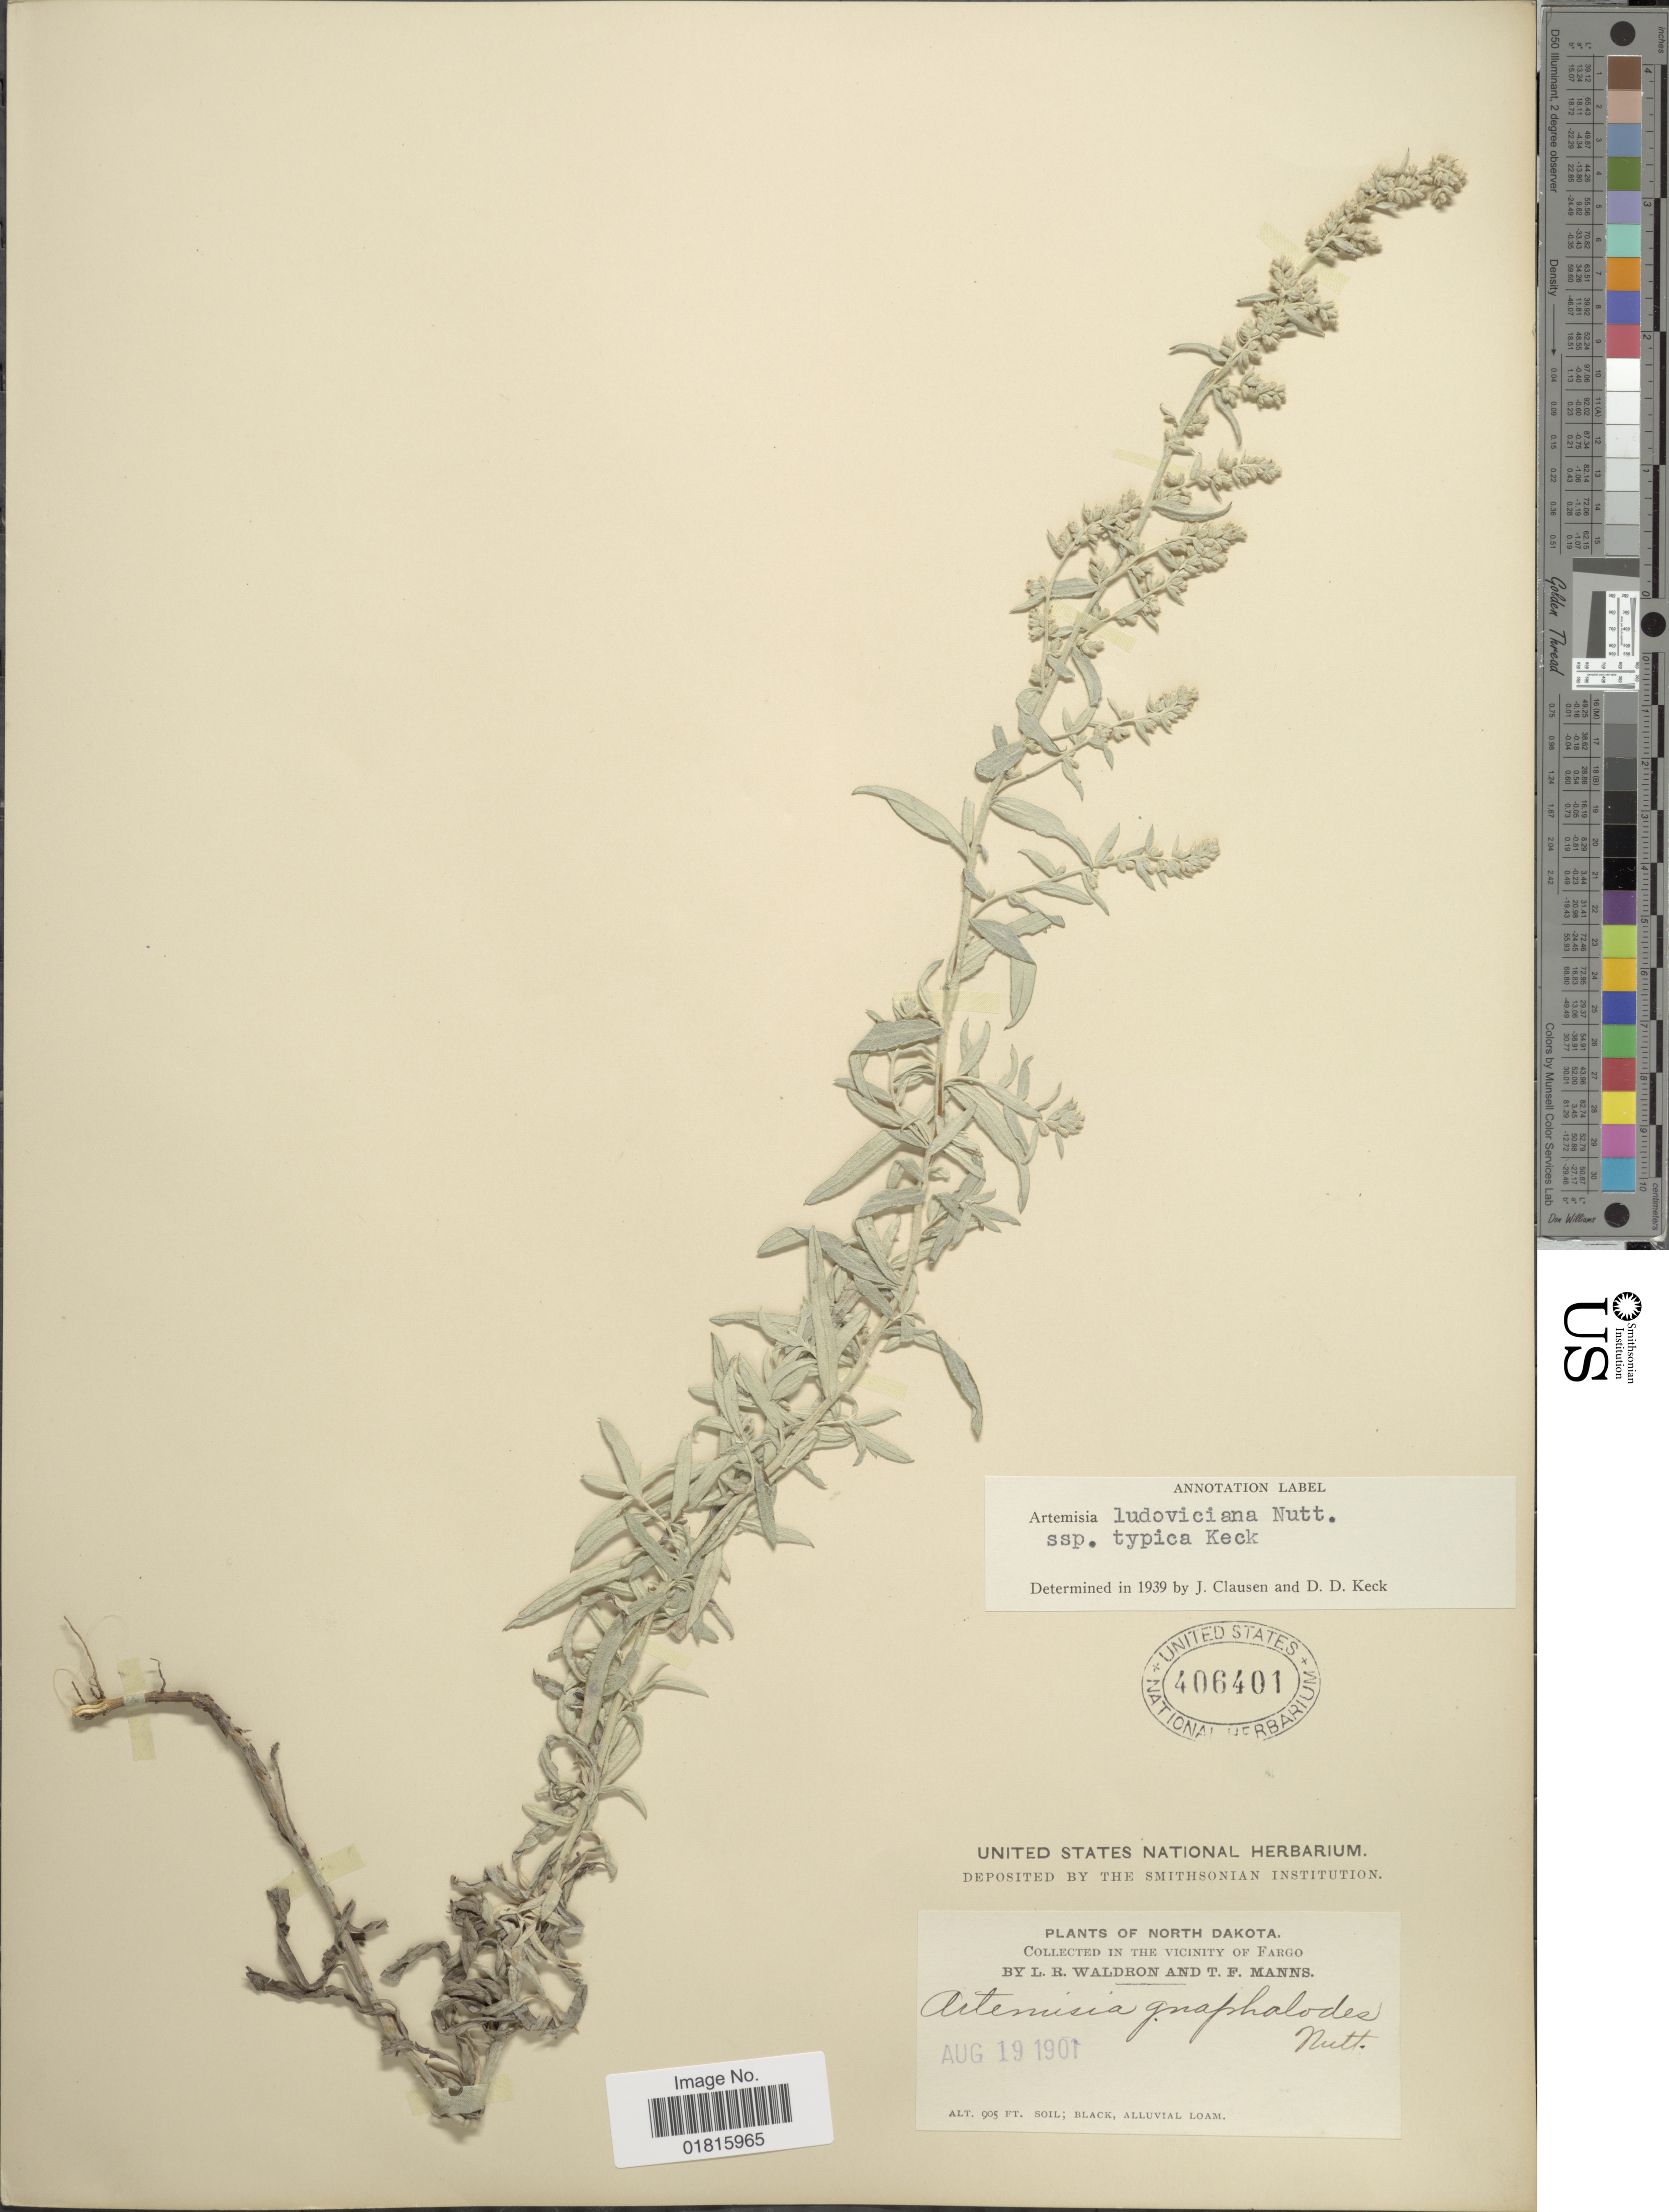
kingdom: Plantae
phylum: Tracheophyta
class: Magnoliopsida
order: Asterales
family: Asteraceae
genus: Artemisia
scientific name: Artemisia ludoviciana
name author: Nutt.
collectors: L. Waldron & T. Manns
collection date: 1901-08-19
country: United States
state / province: North Dakota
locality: In the vicinity of Fargo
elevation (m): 276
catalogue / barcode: US 406401